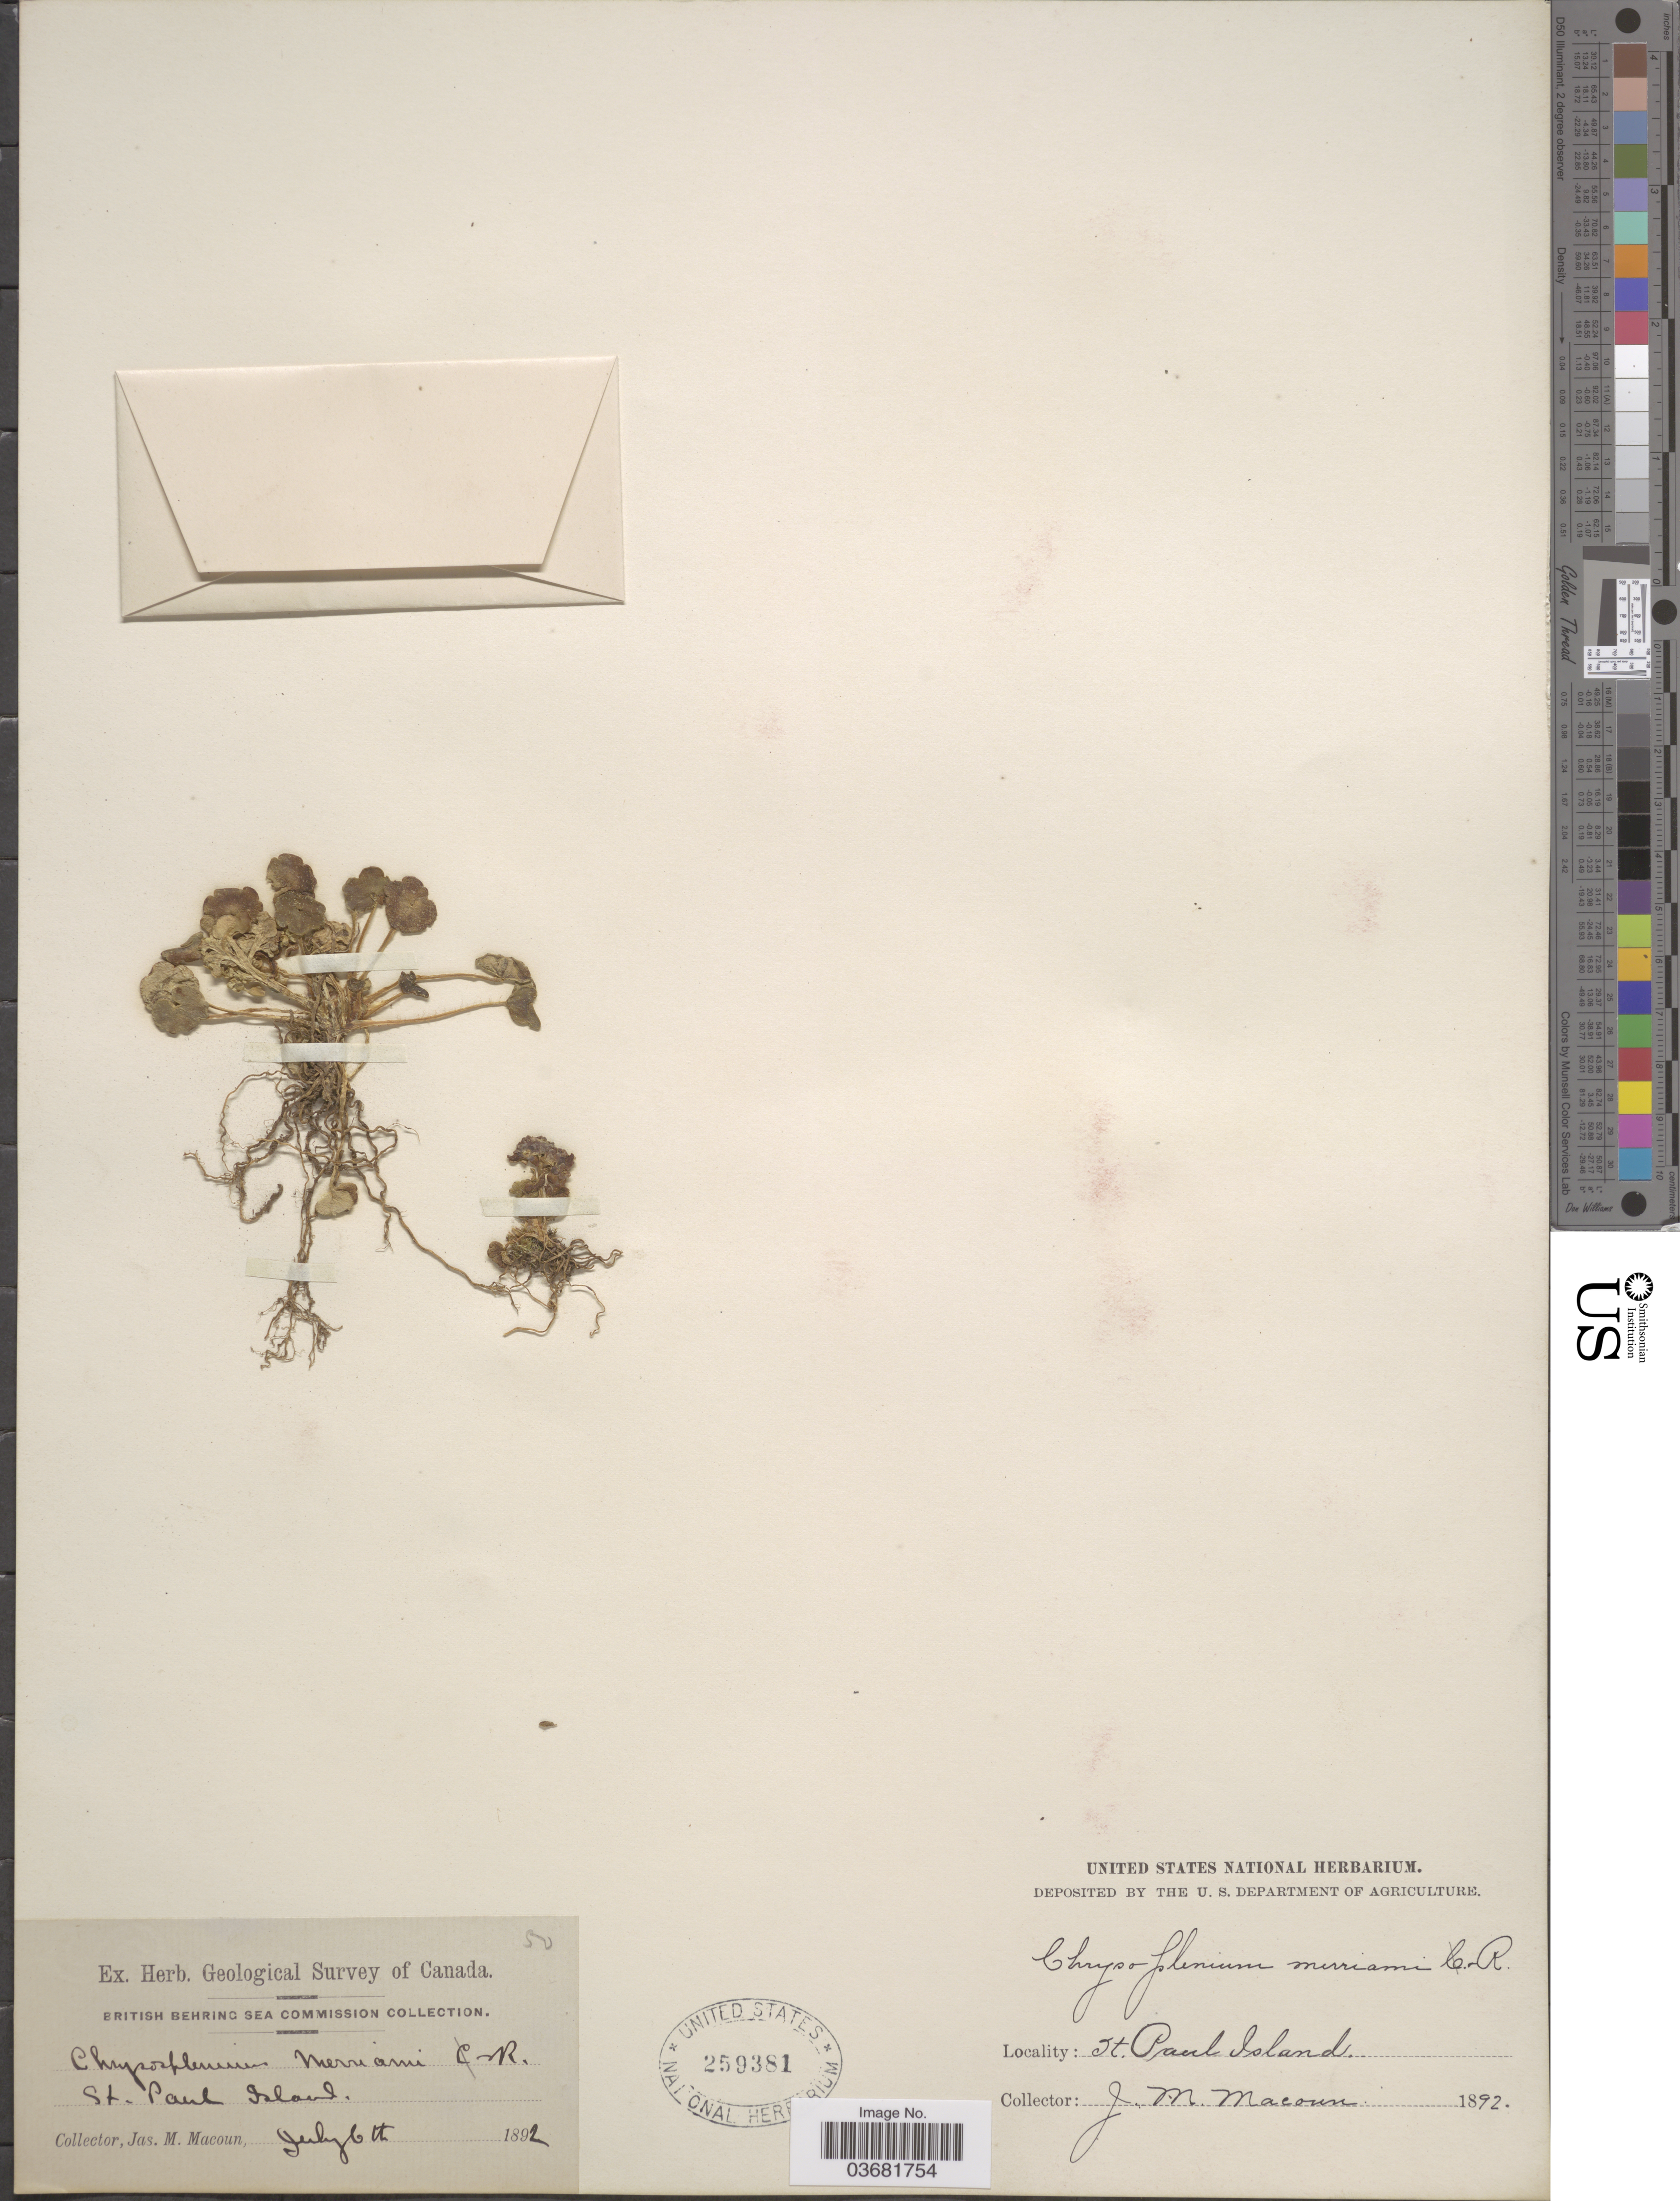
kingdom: Plantae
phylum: Tracheophyta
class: Magnoliopsida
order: Saxifragales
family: Saxifragaceae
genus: Chrysosplenium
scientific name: Chrysosplenium wrightii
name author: Franch. & Sav.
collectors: J. M. Macoun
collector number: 50?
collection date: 1892-07-06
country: United States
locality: Geological Survey of Canada. St. Paul Island.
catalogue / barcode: US 259381